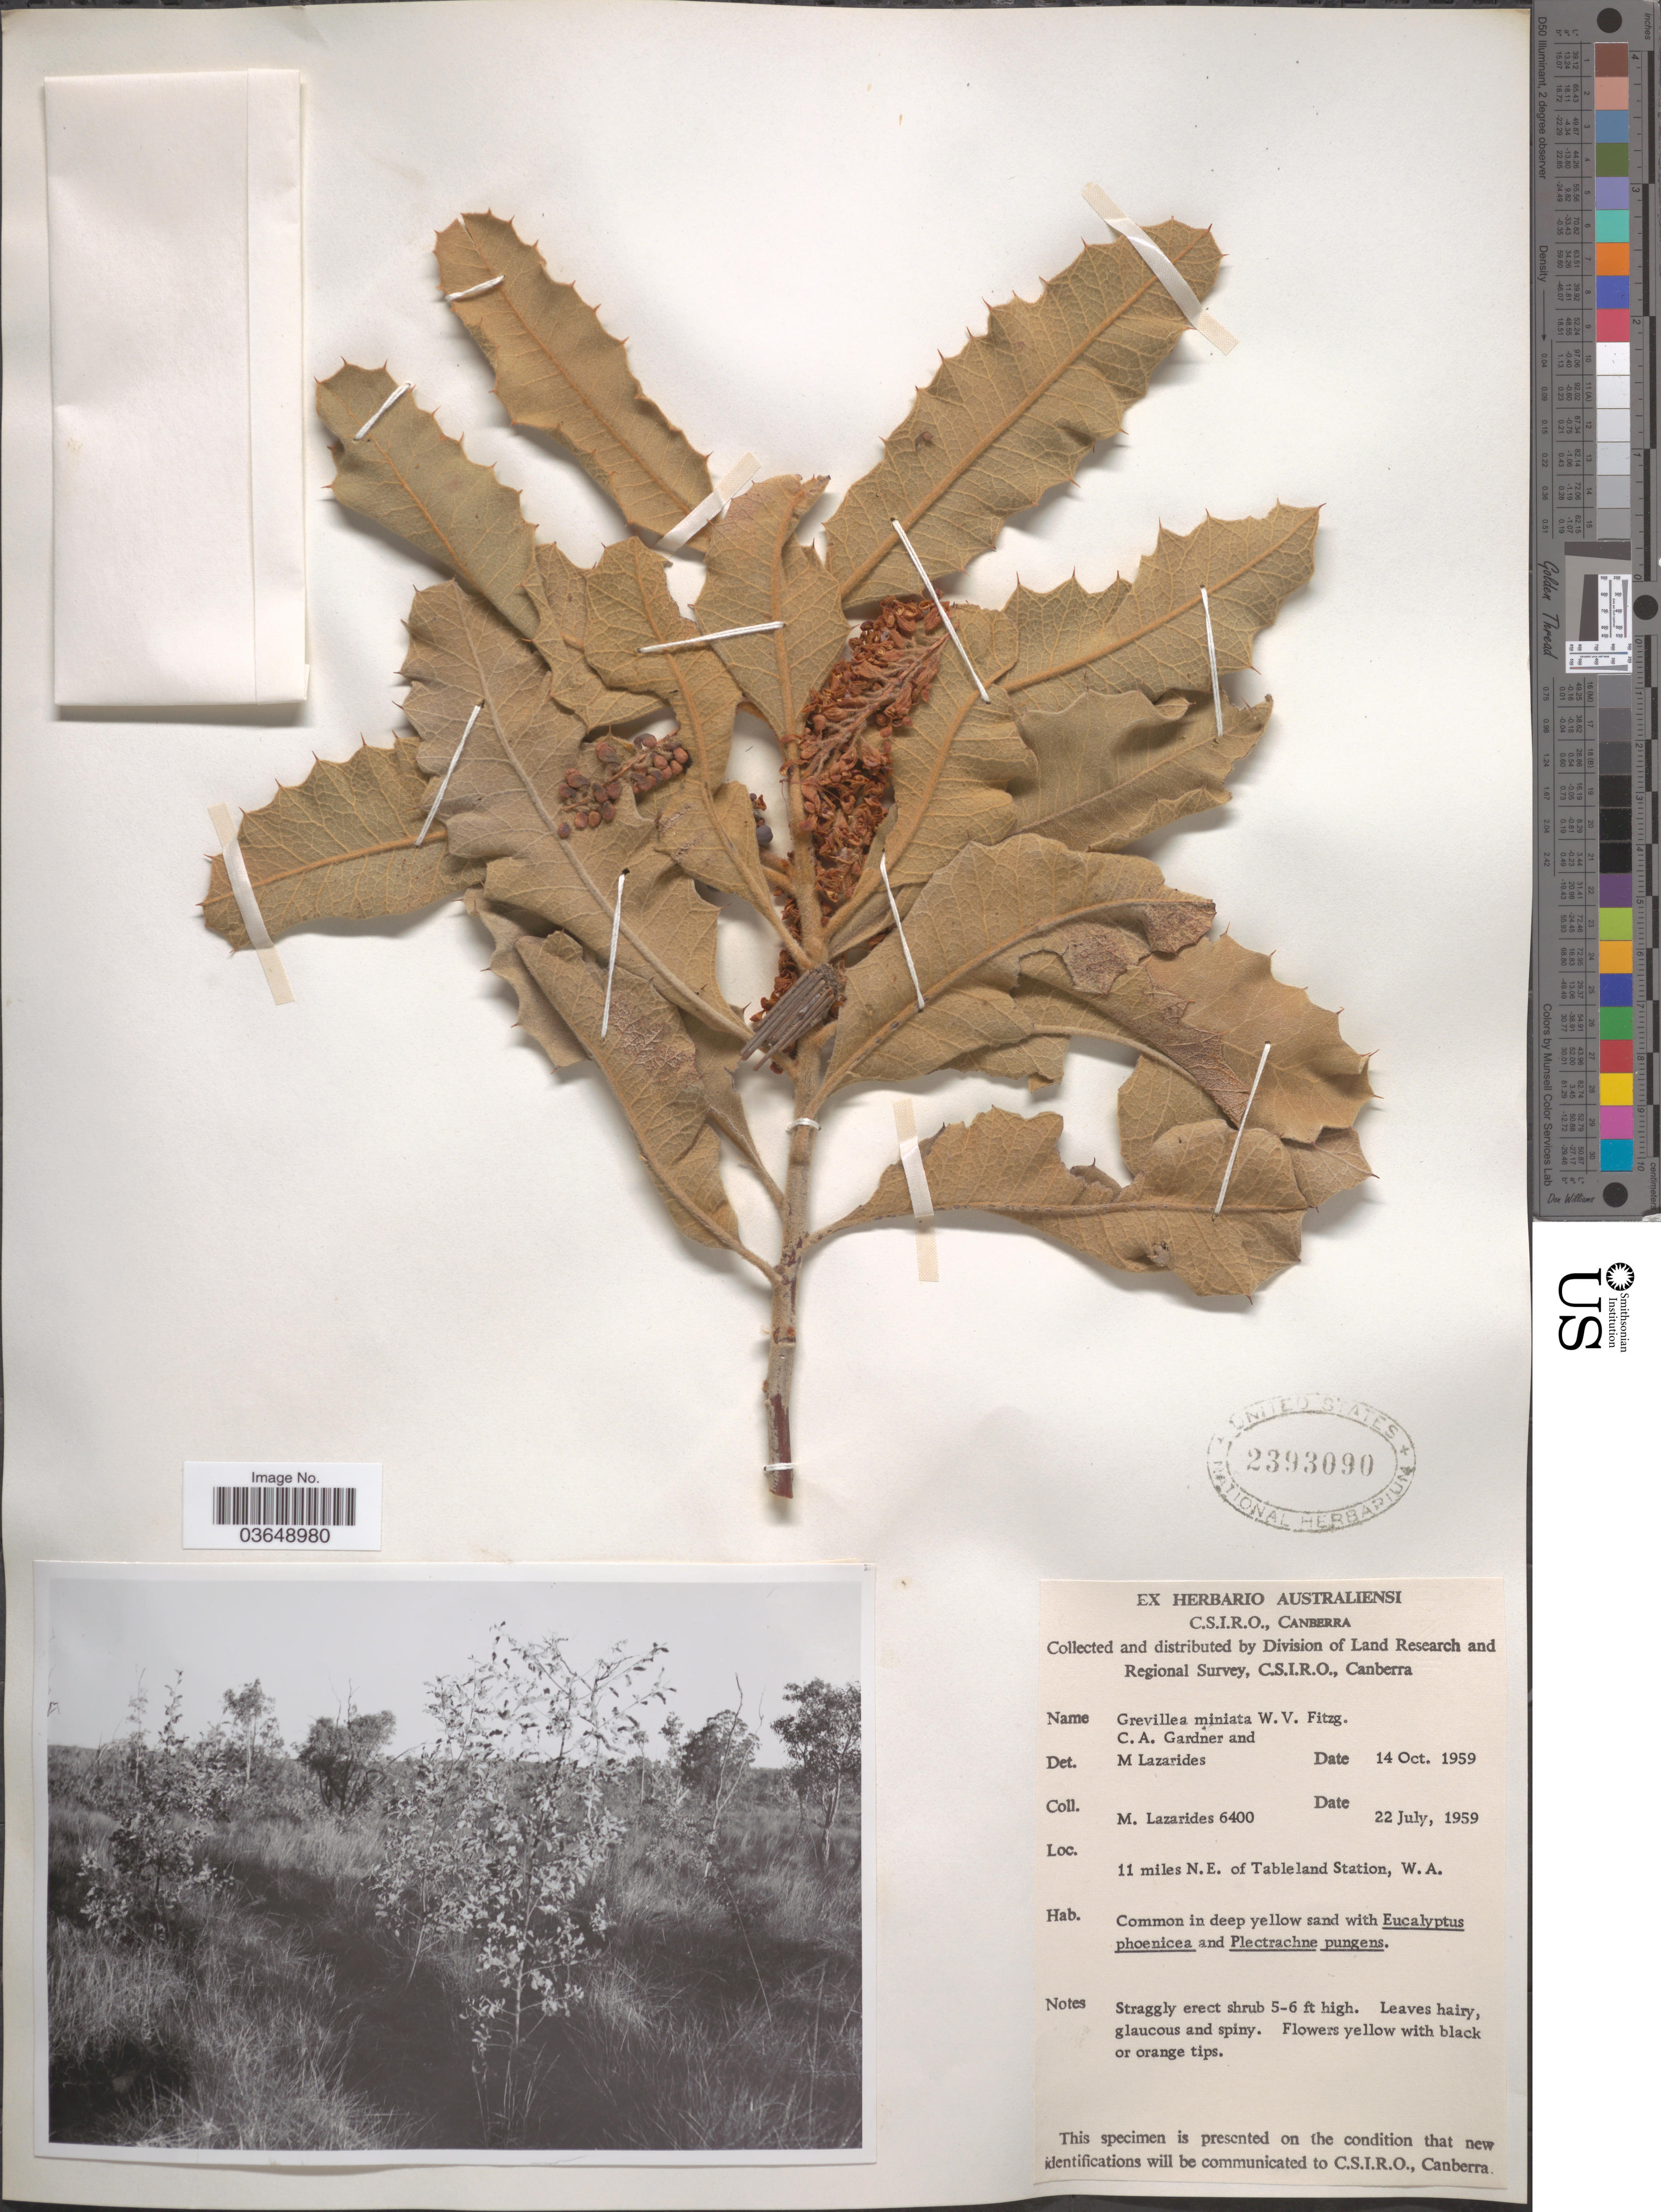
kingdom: Plantae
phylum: Tracheophyta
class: Magnoliopsida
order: Proteales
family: Proteaceae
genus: Grevillea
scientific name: Grevillea miniata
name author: W. Fitzg.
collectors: M. Lazarides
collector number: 6400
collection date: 1959-07-22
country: Australia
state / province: Western Australia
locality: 11 miles N.E. of Tableland Station, W.A.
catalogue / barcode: US 2393090